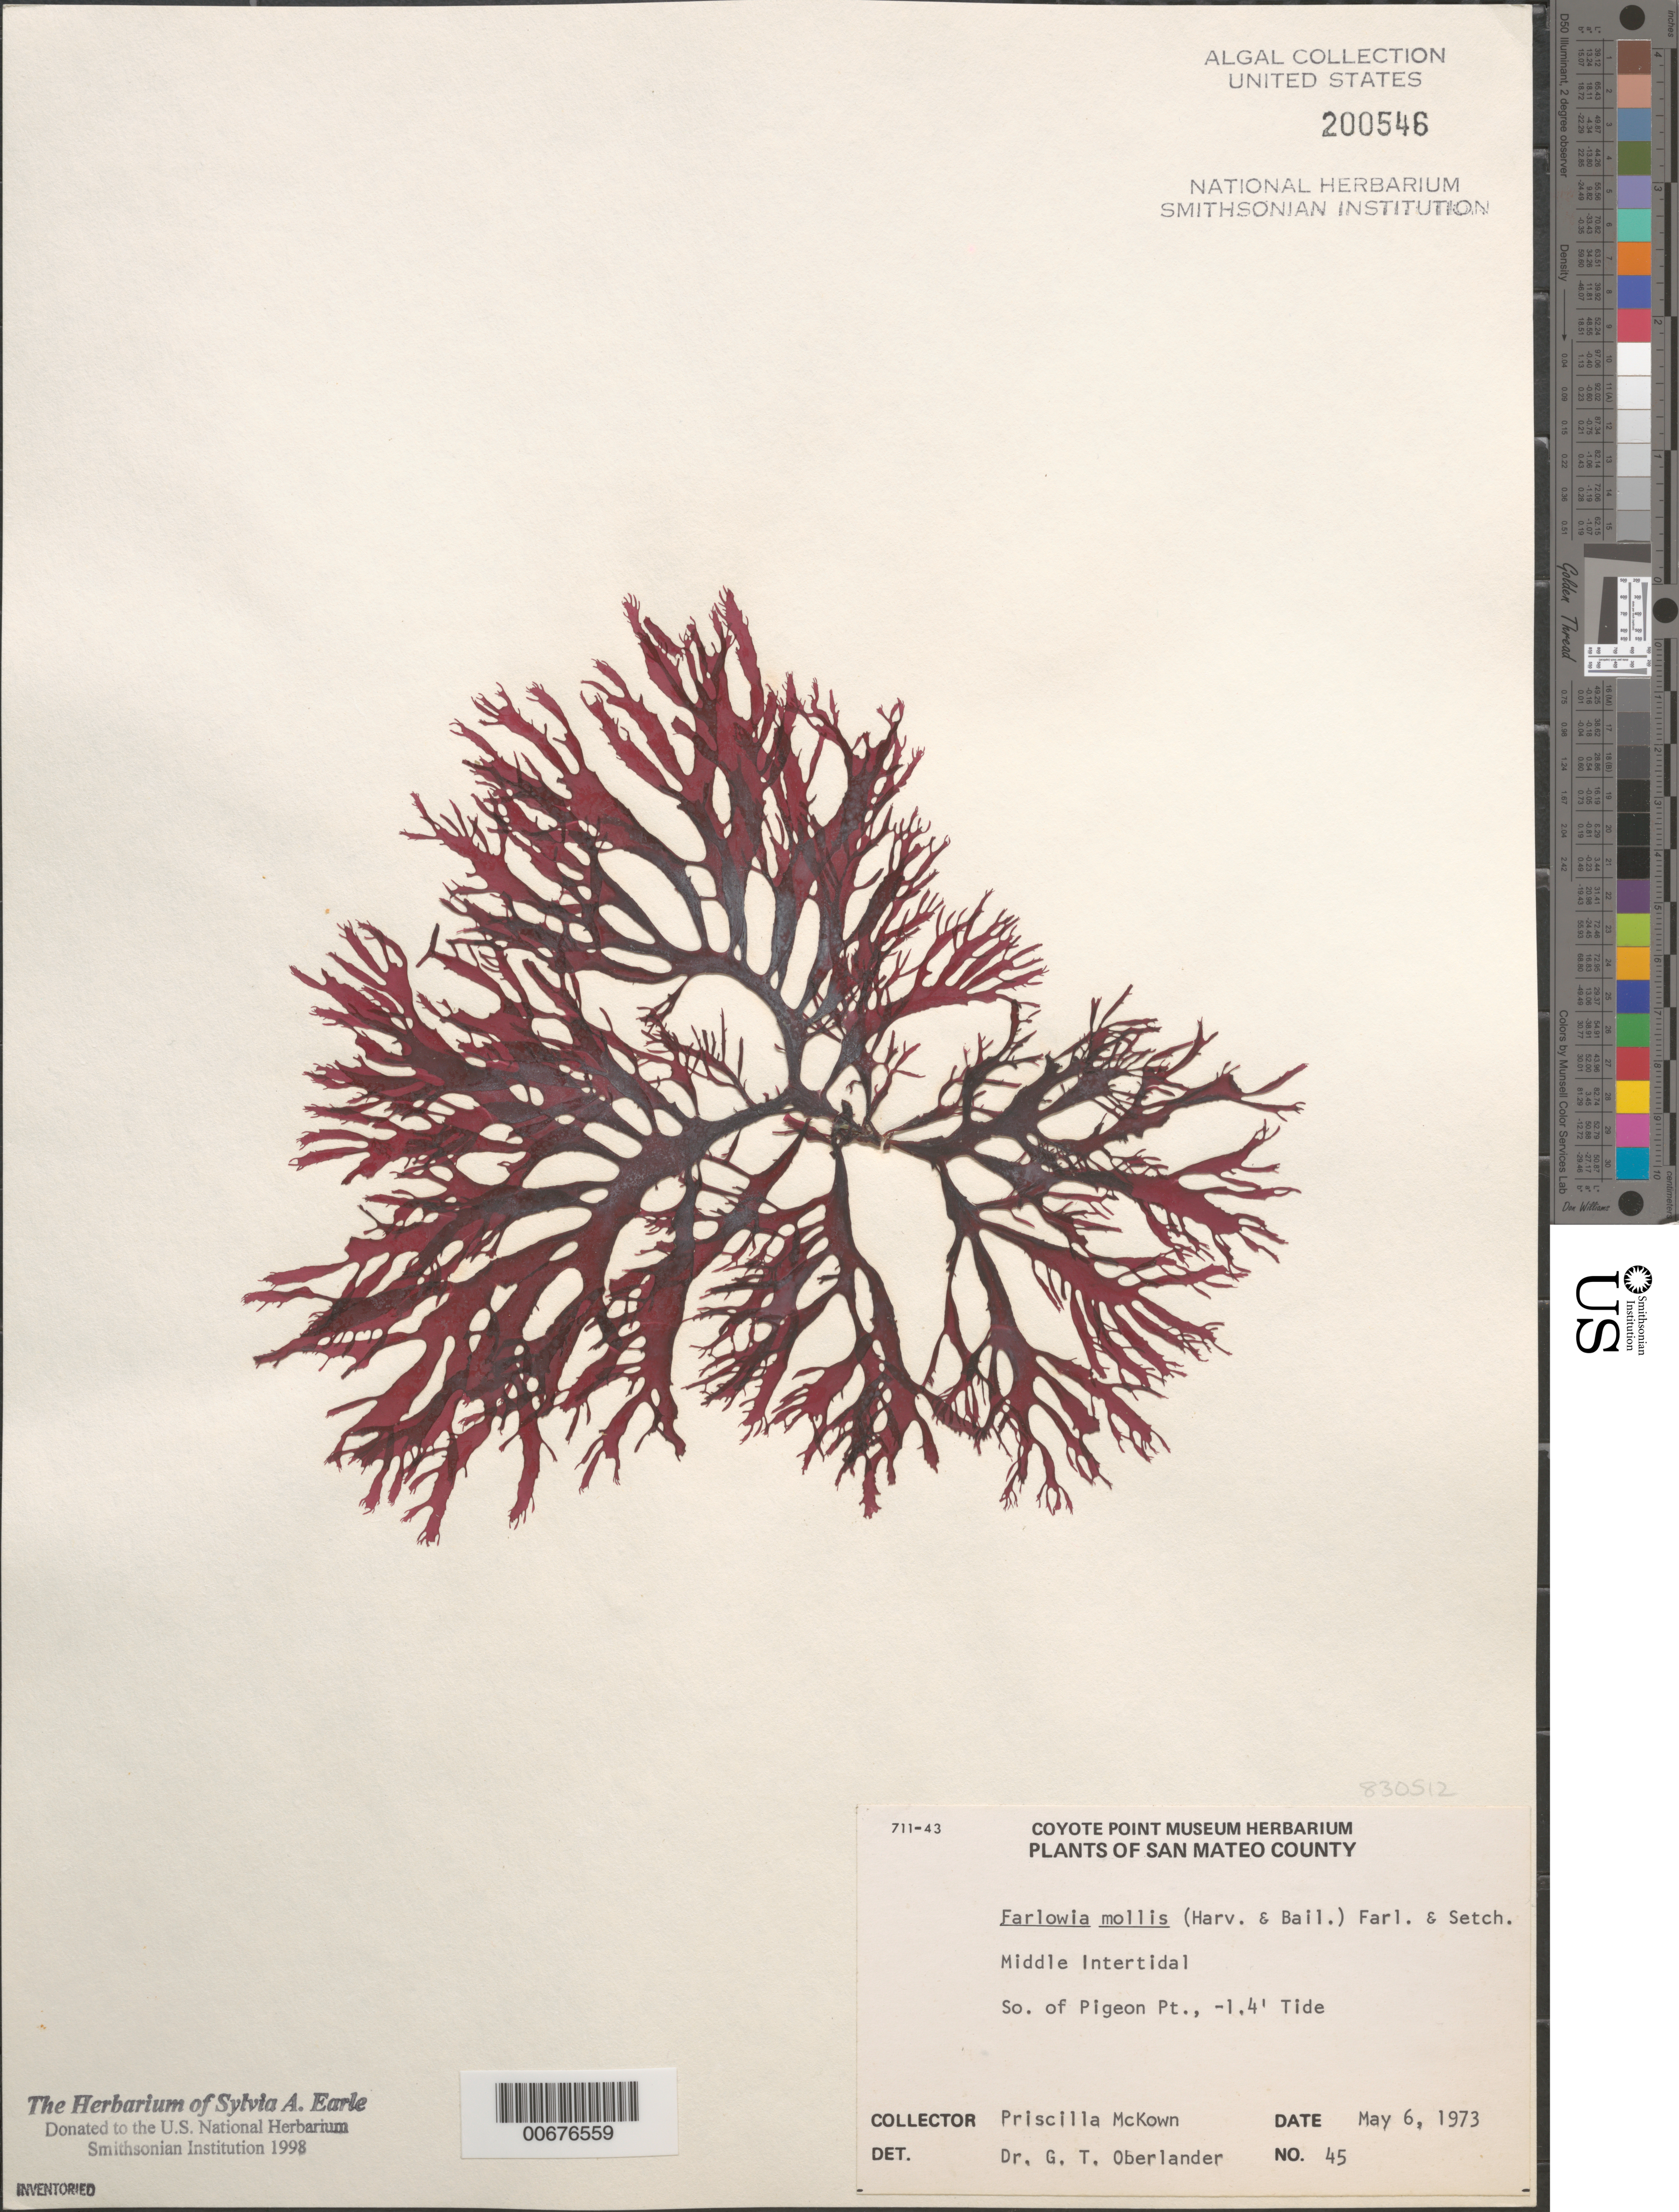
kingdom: Plantae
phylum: Rhodophyta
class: Florideophyceae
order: Gigartinales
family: Dumontiaceae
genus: Farlowia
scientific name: Farlowia mollis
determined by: Oberlander, G. T.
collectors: P. McKown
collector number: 45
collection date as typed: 06 May 1973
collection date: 1973-05-06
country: United States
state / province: California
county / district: San Mateo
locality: South of Pigeon Point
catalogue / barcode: US 200546